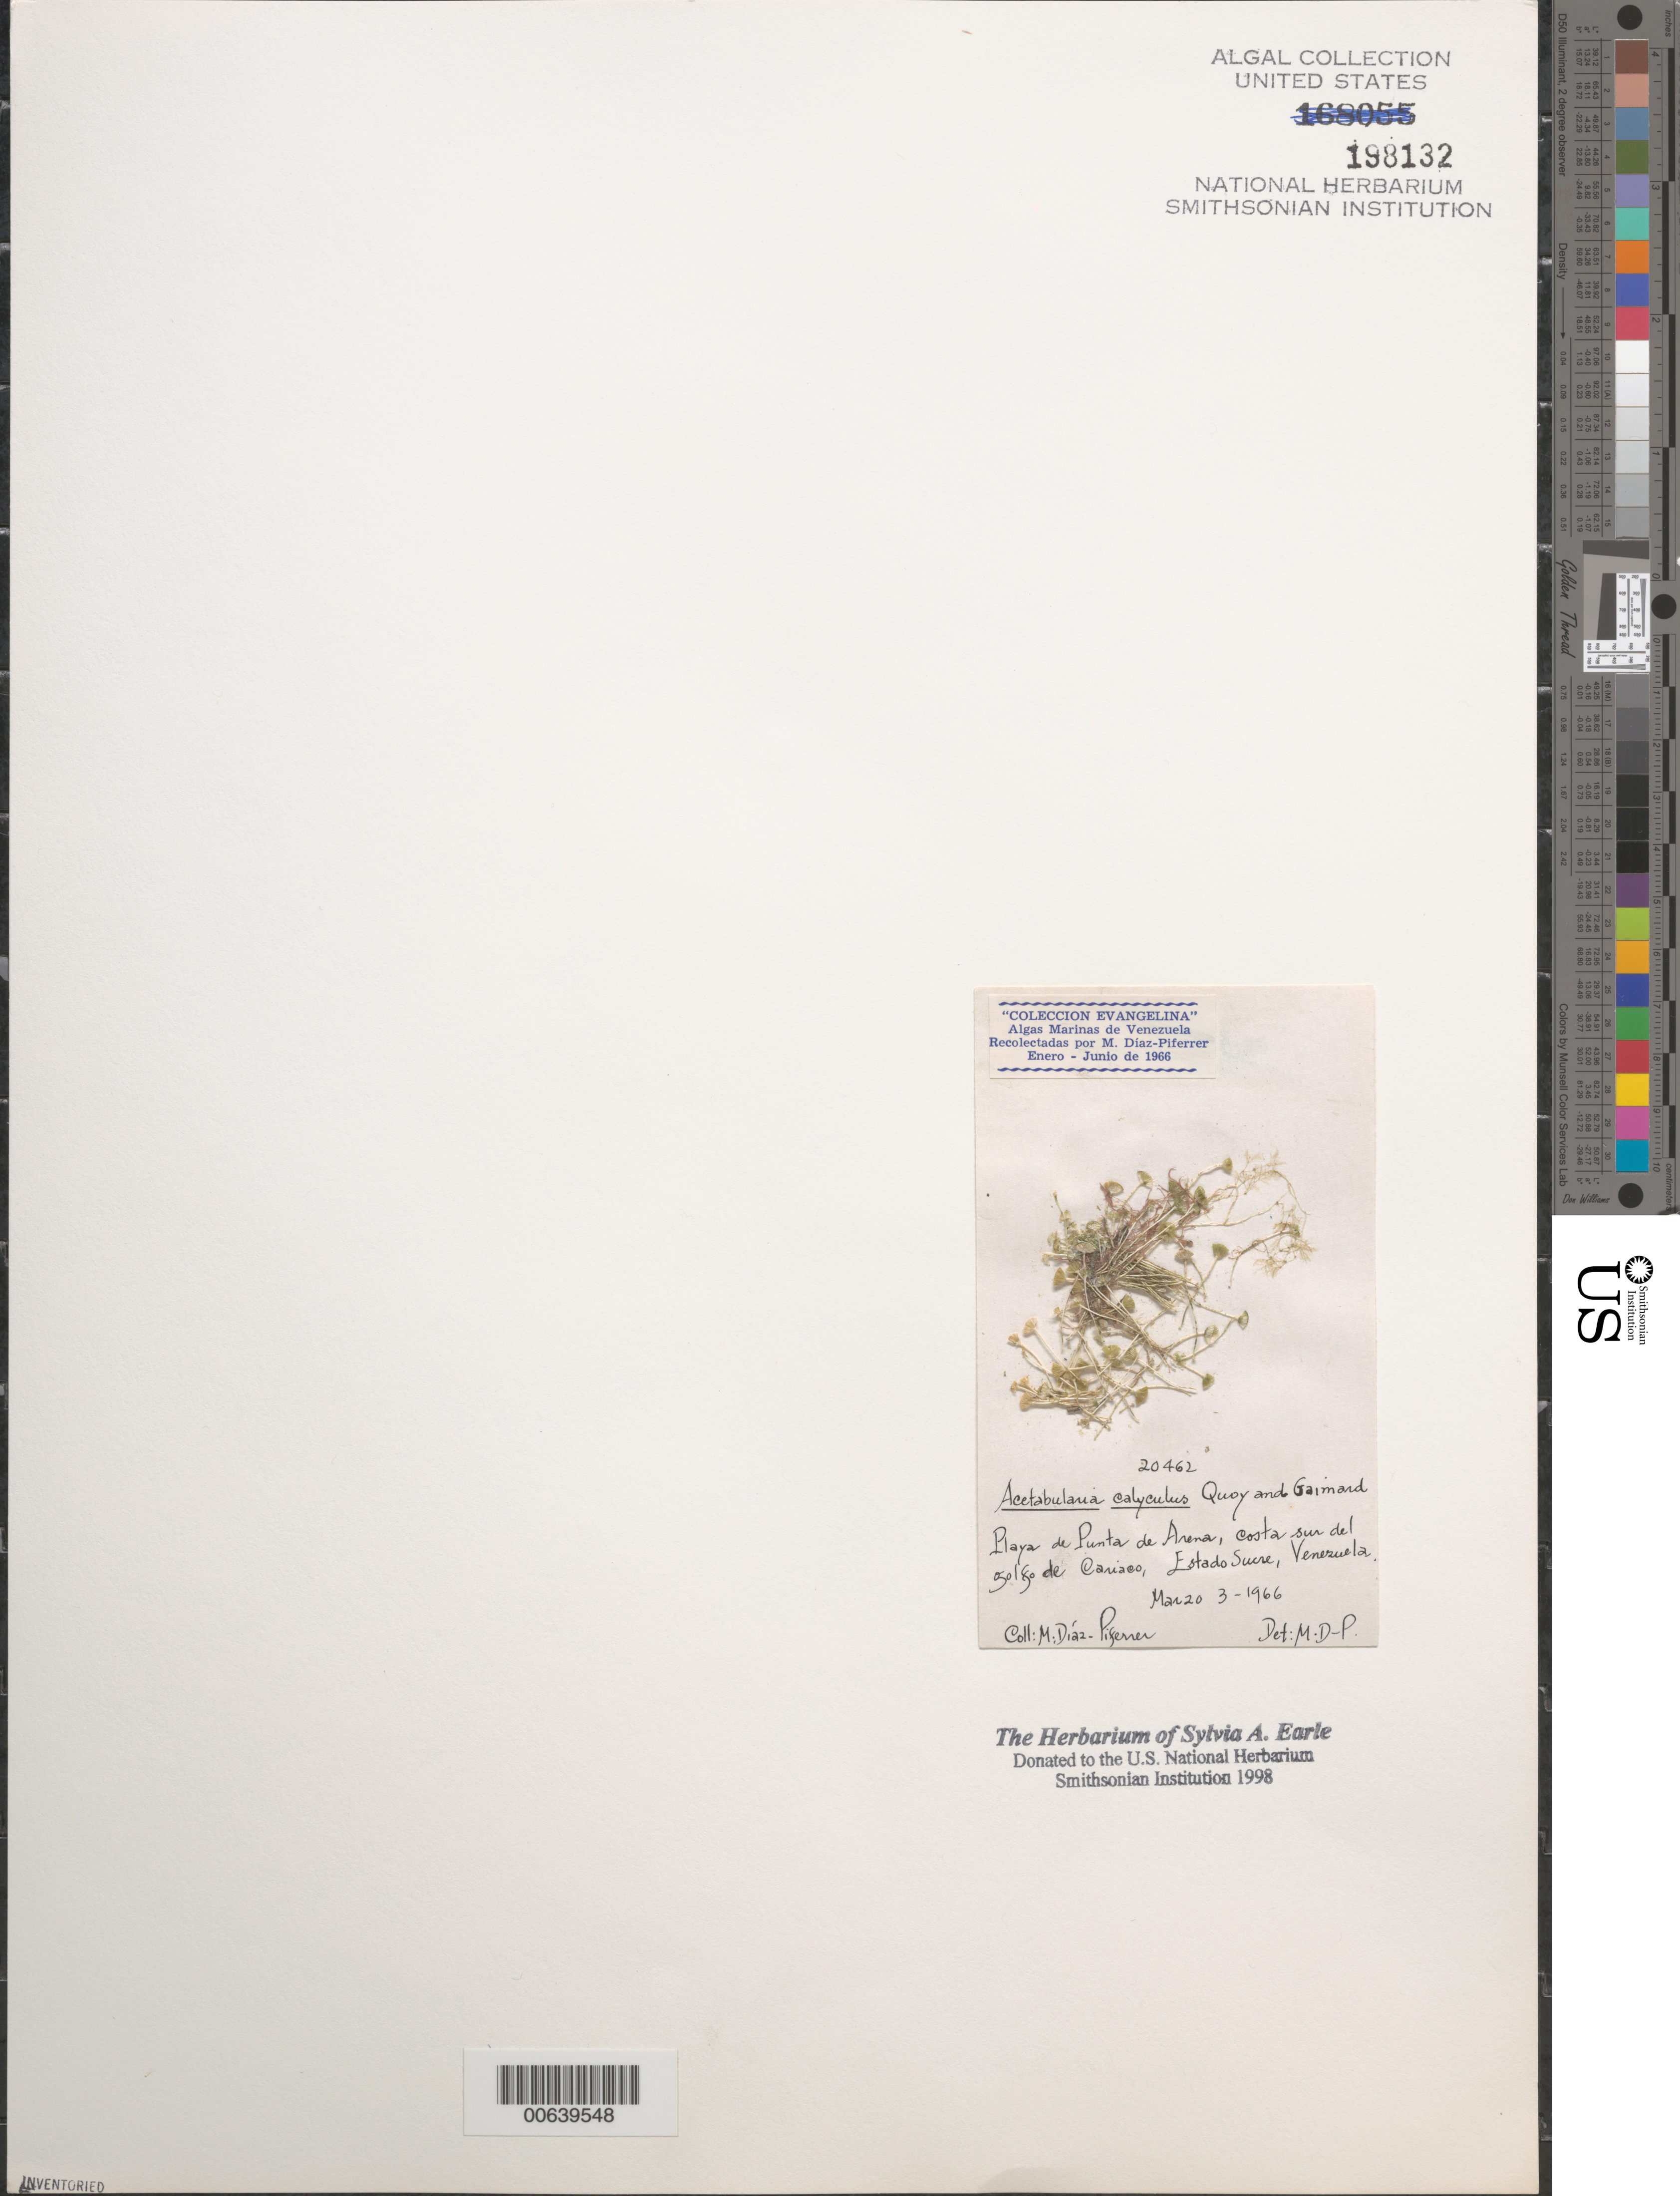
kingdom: Plantae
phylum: Chlorophyta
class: Ulvophyceae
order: Dasycladales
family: Polyphysaceae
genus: Acetabularia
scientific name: Acetabularia calyculus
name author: J.V.Lamouroux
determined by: Diaz-Piferrer, M.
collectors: M. Diaz-Piferrer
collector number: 20462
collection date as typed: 03 Mar 1966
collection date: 1966-03-03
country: Venezuela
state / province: Sucre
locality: Playa de Punta Arena, Golfo de Cariaco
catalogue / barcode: US 198132